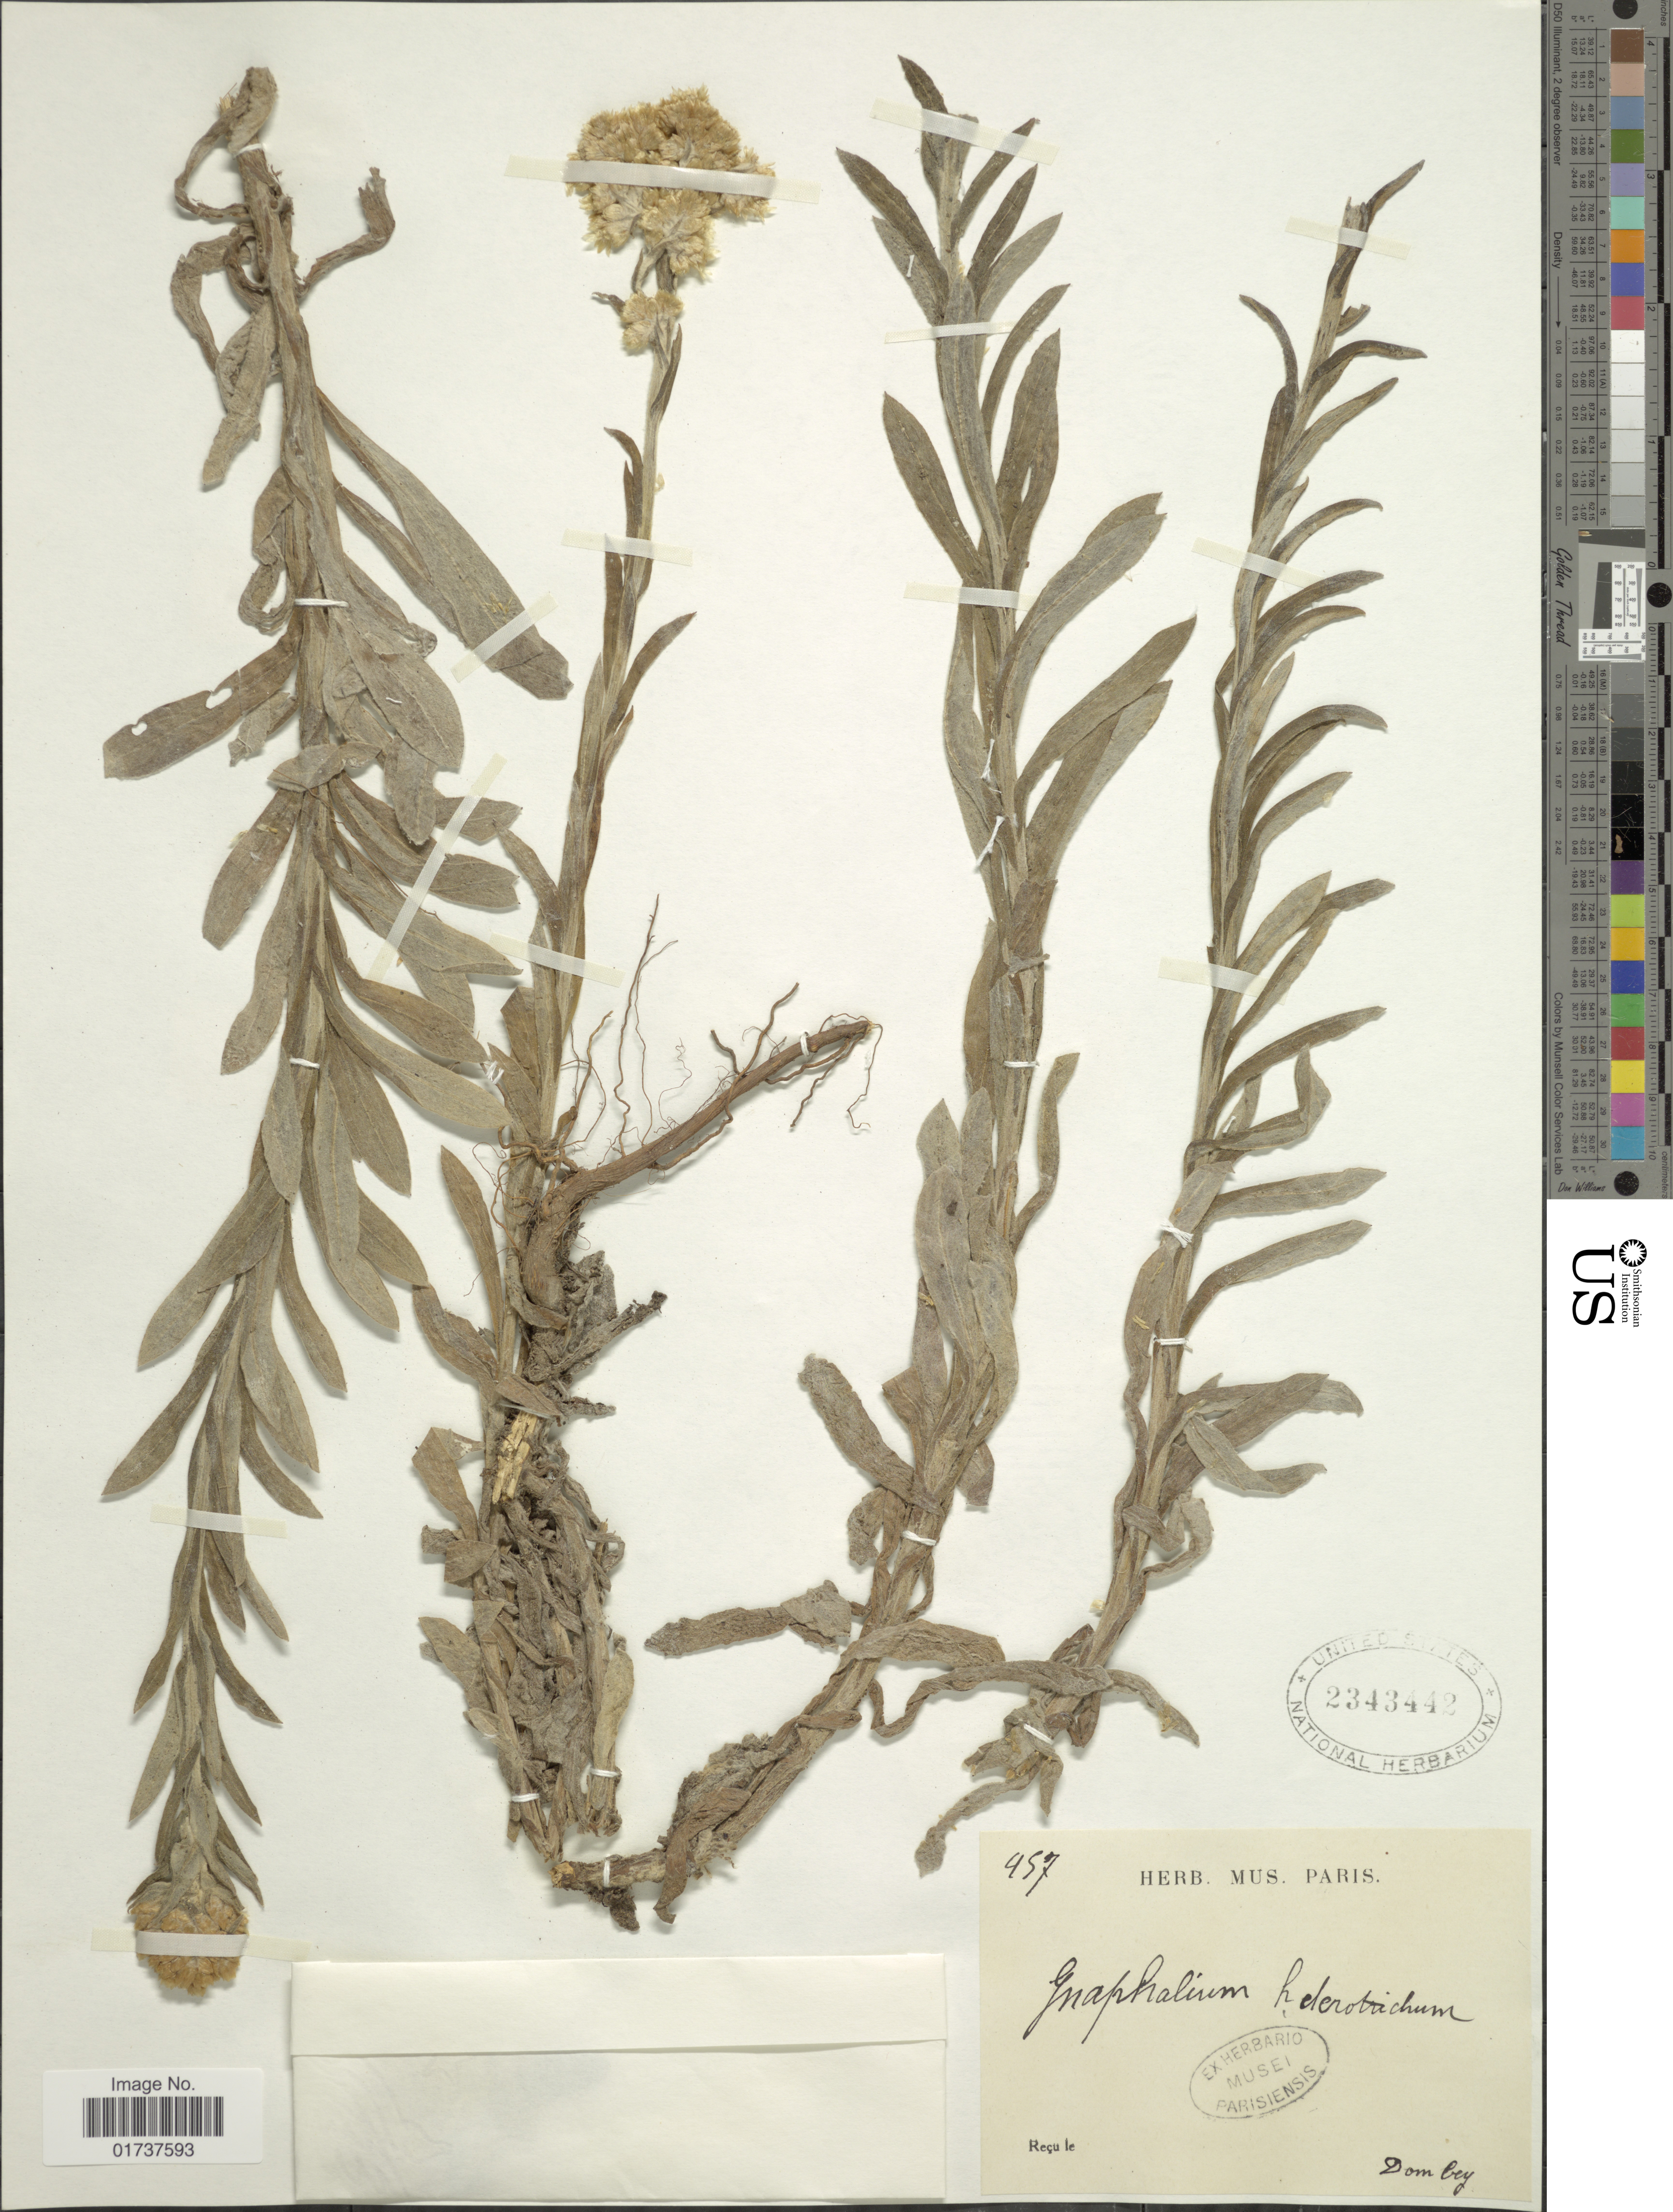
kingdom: Plantae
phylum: Tracheophyta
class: Magnoliopsida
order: Asterales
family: Asteraceae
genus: Gnaphalium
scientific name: Gnaphalium heterotrichum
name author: Phil.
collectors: Dombey, --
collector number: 457*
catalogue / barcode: US 2343442